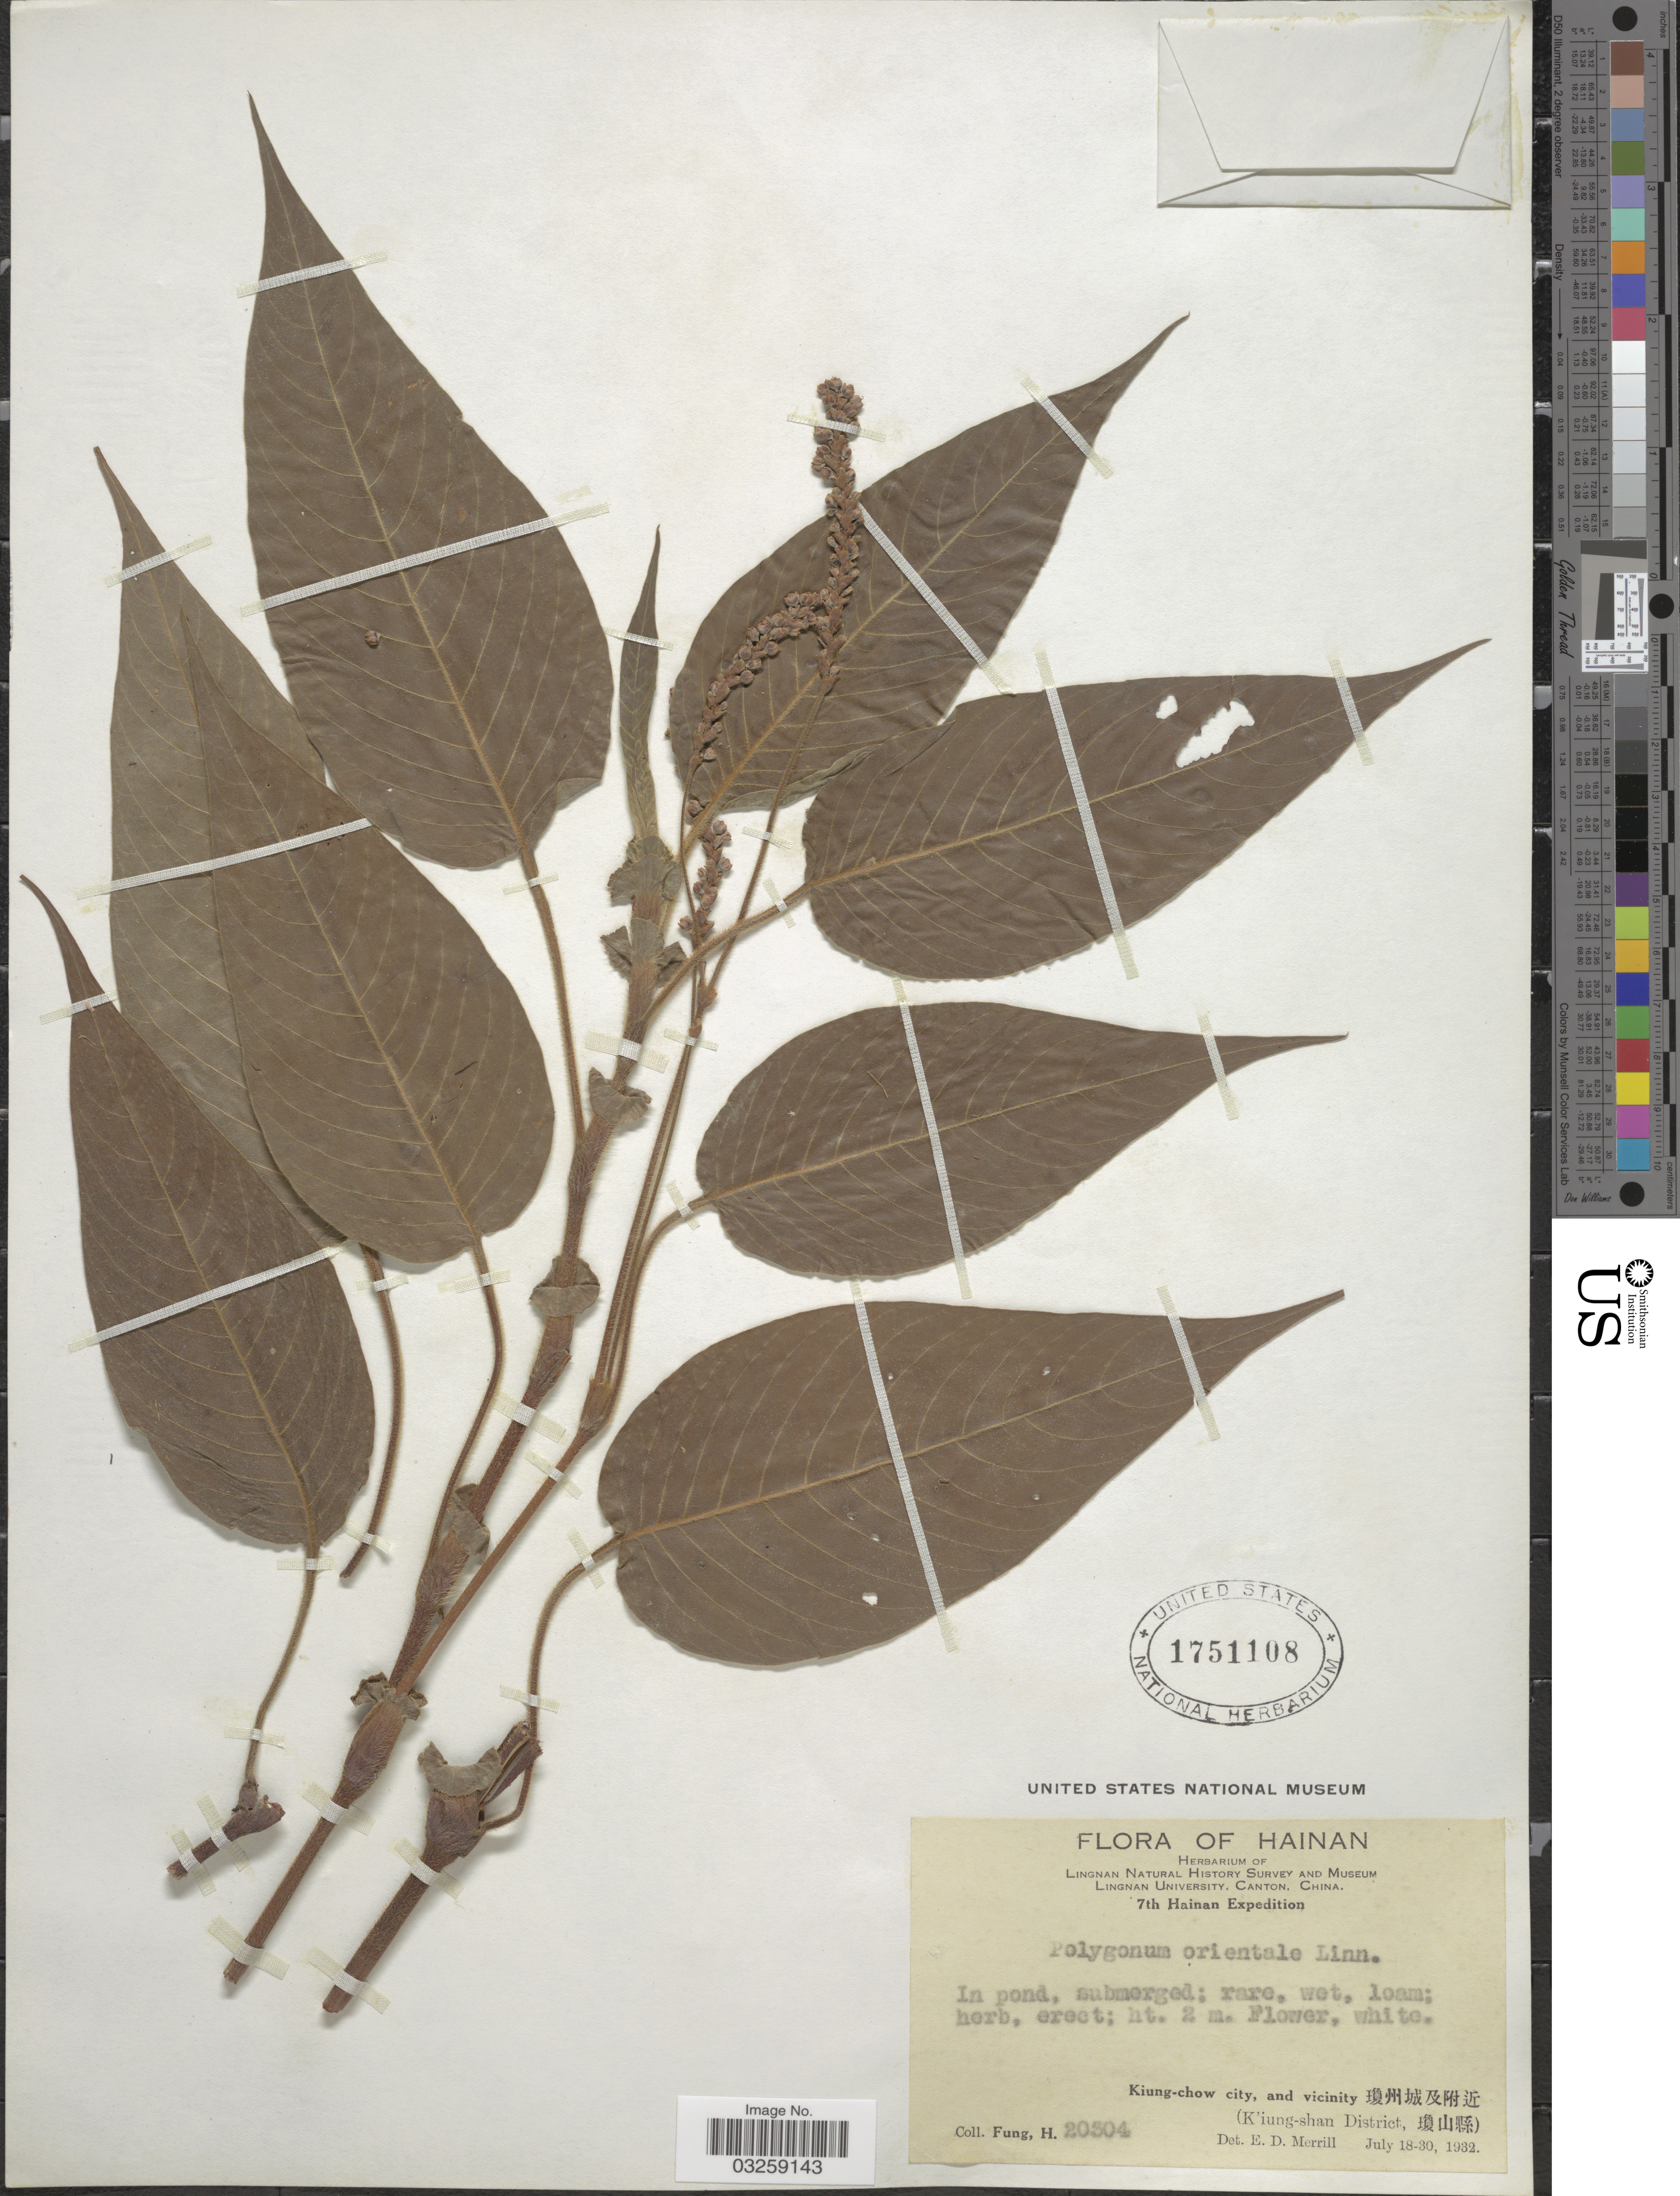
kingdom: Plantae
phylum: Tracheophyta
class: Magnoliopsida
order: Caryophyllales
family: Polygonaceae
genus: Polygonum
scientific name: Polygonum orientale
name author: L.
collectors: H. Fung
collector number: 20304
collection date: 1932-07-18/1932-07-30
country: China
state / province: Hainan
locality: Kiung-chow city, and vicinity [Foreign script] (K'iung-shan District)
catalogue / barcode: US 1751108